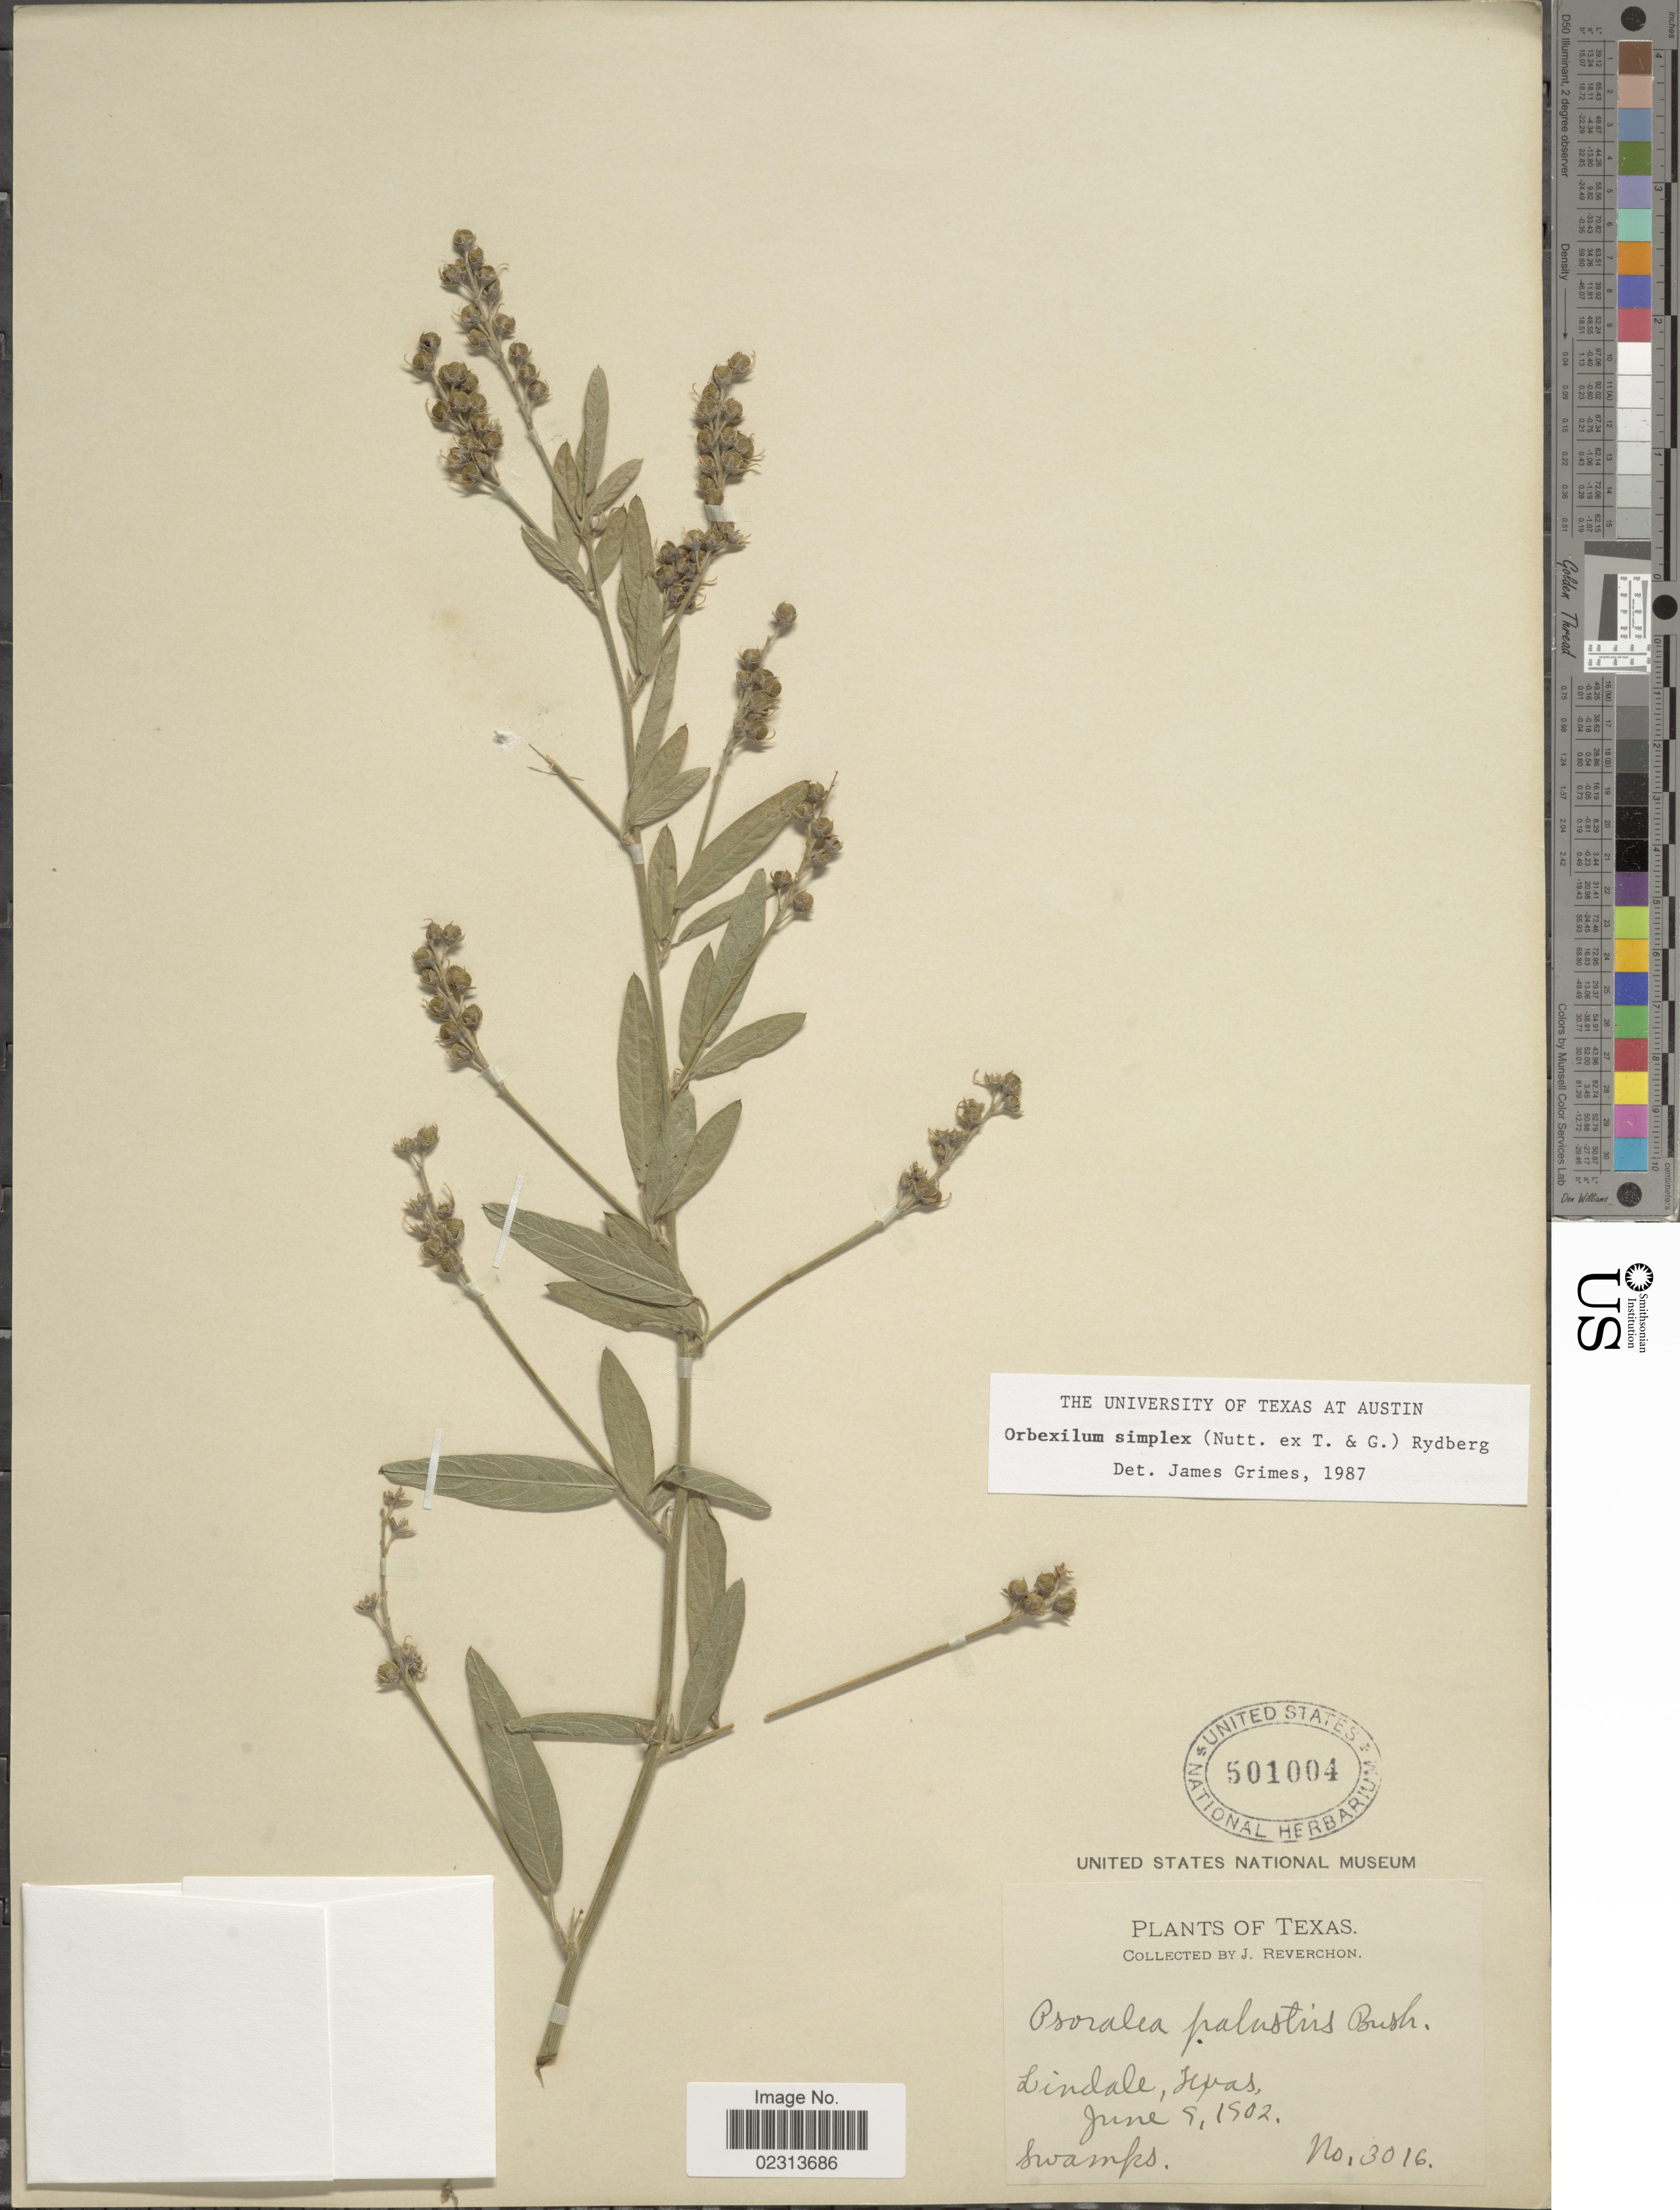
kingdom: Plantae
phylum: Tracheophyta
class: Magnoliopsida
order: Fabales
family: Fabaceae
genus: Orbexilum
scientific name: Orbexilum simplex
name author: (Nutt. ex Torr. & A. Gray) Rydb.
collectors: J. Reverchon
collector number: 3016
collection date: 1902-06-05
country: United States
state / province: Texas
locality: Lindale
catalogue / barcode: US 501004